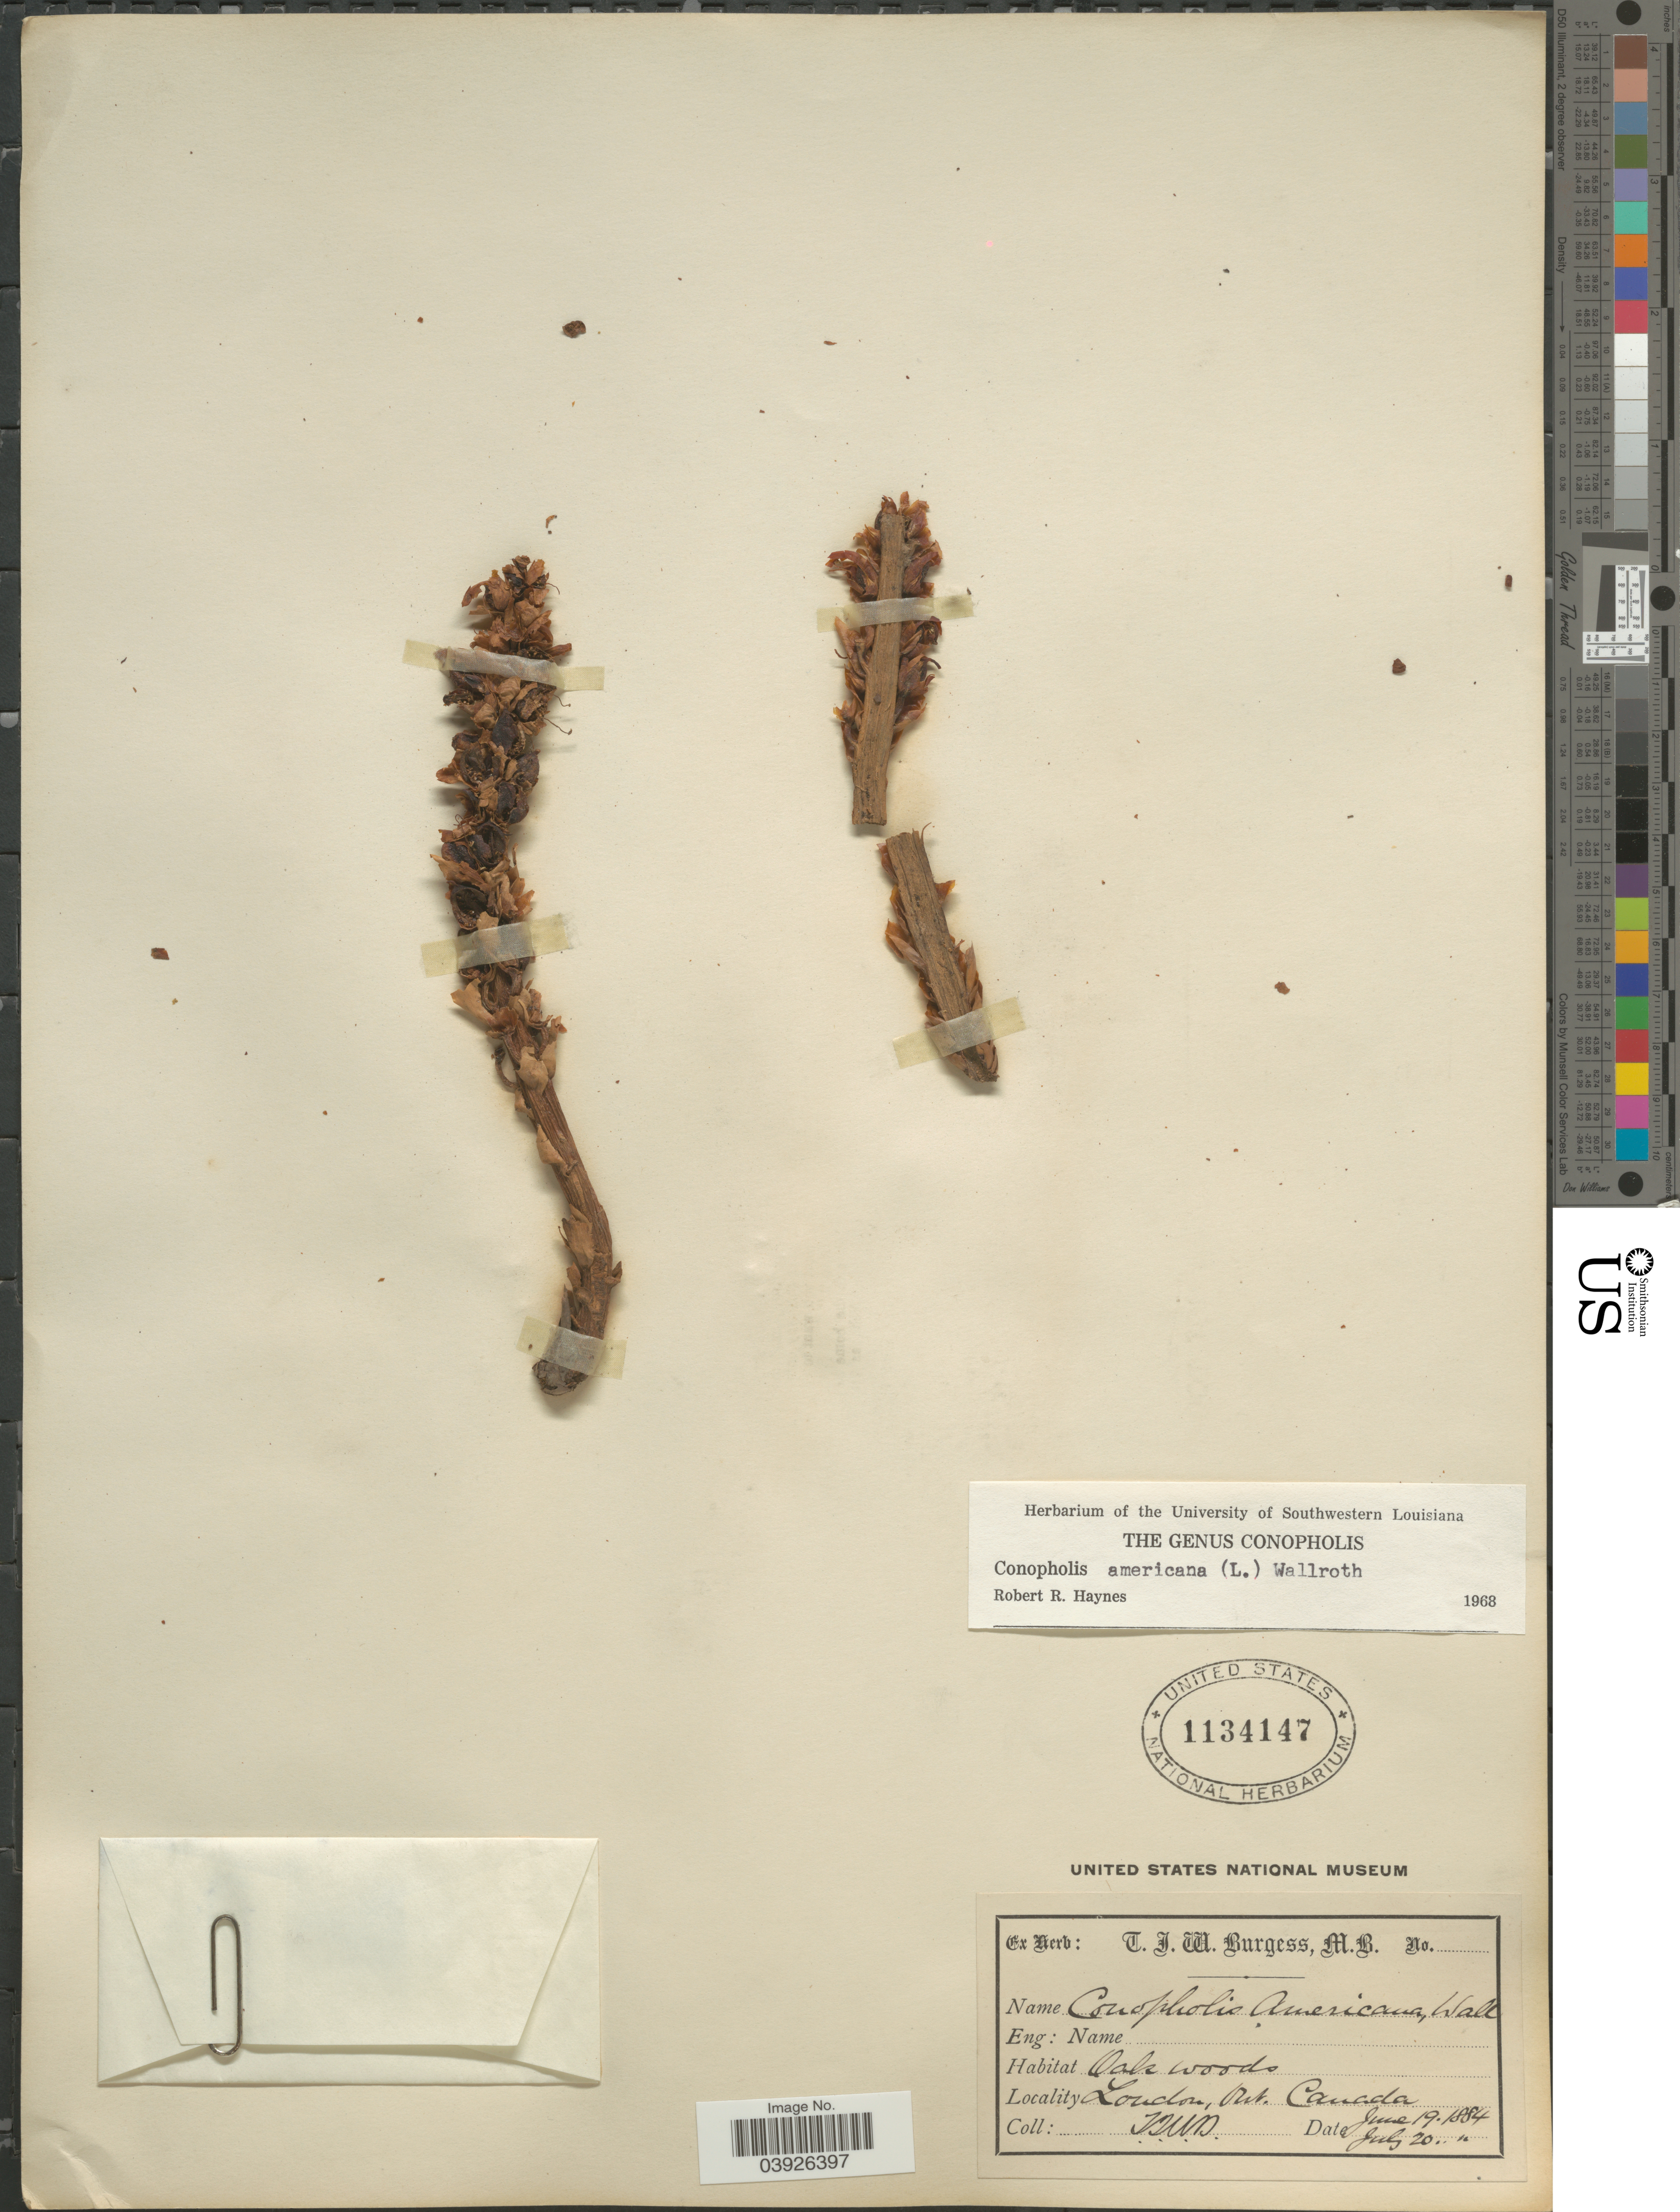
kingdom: Plantae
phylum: Tracheophyta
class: Magnoliopsida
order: Lamiales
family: Orobanchaceae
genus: Conopholis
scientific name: Conopholis americana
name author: (L. f.) Wallr.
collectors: T. Burgess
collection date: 1884-06-19/1884-07-20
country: Canada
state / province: Manitoba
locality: London, Mt. Canada.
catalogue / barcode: US 1134147